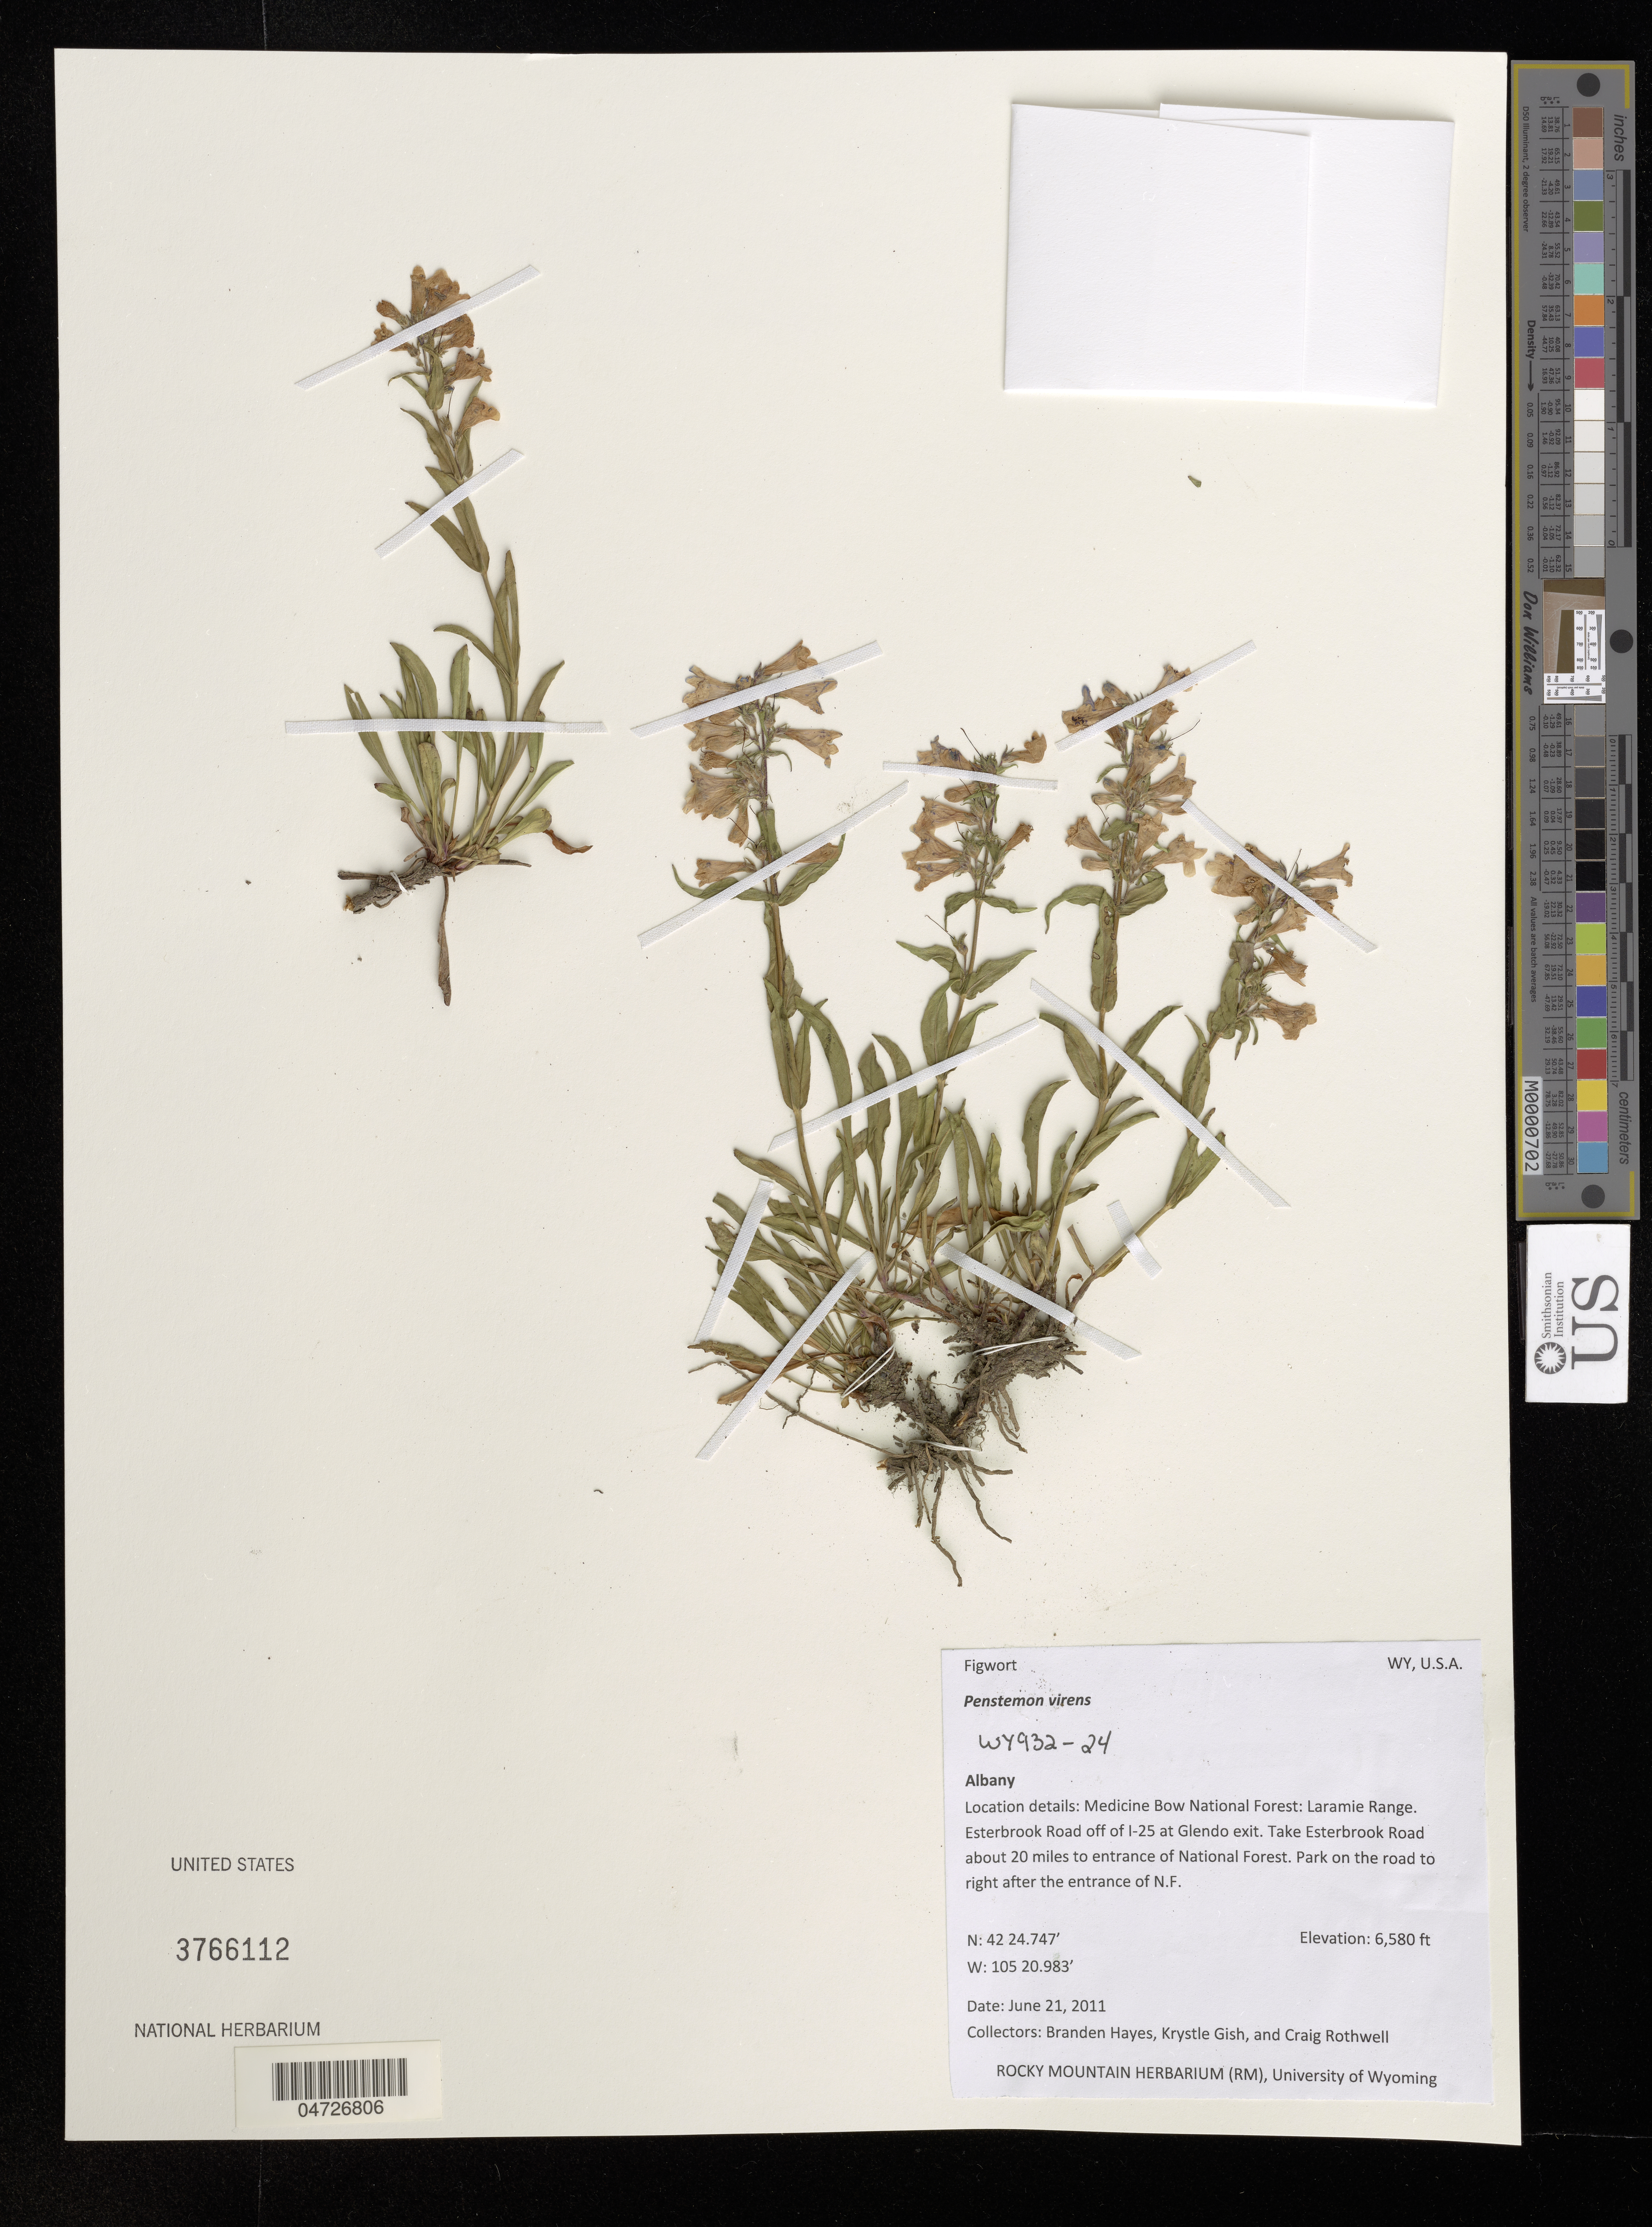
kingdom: Plantae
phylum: Tracheophyta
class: Magnoliopsida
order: Lamiales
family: Plantaginaceae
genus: Penstemon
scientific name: Penstemon virens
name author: Pennell ex Rydb.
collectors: B. Hayes, K. Gish & C. Rothwell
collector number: WY932-24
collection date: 2011-06-21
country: United States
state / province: Wyoming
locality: Albany. Medicine Bow National Forest: Laramie Range. Esterbrook Road off of I-25 at Glendo exit. Take Esterbrook Road about 20 miles to entrance of National Forest. Park on the road to right after the entrance of N.F.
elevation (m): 2006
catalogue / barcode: US 3766112